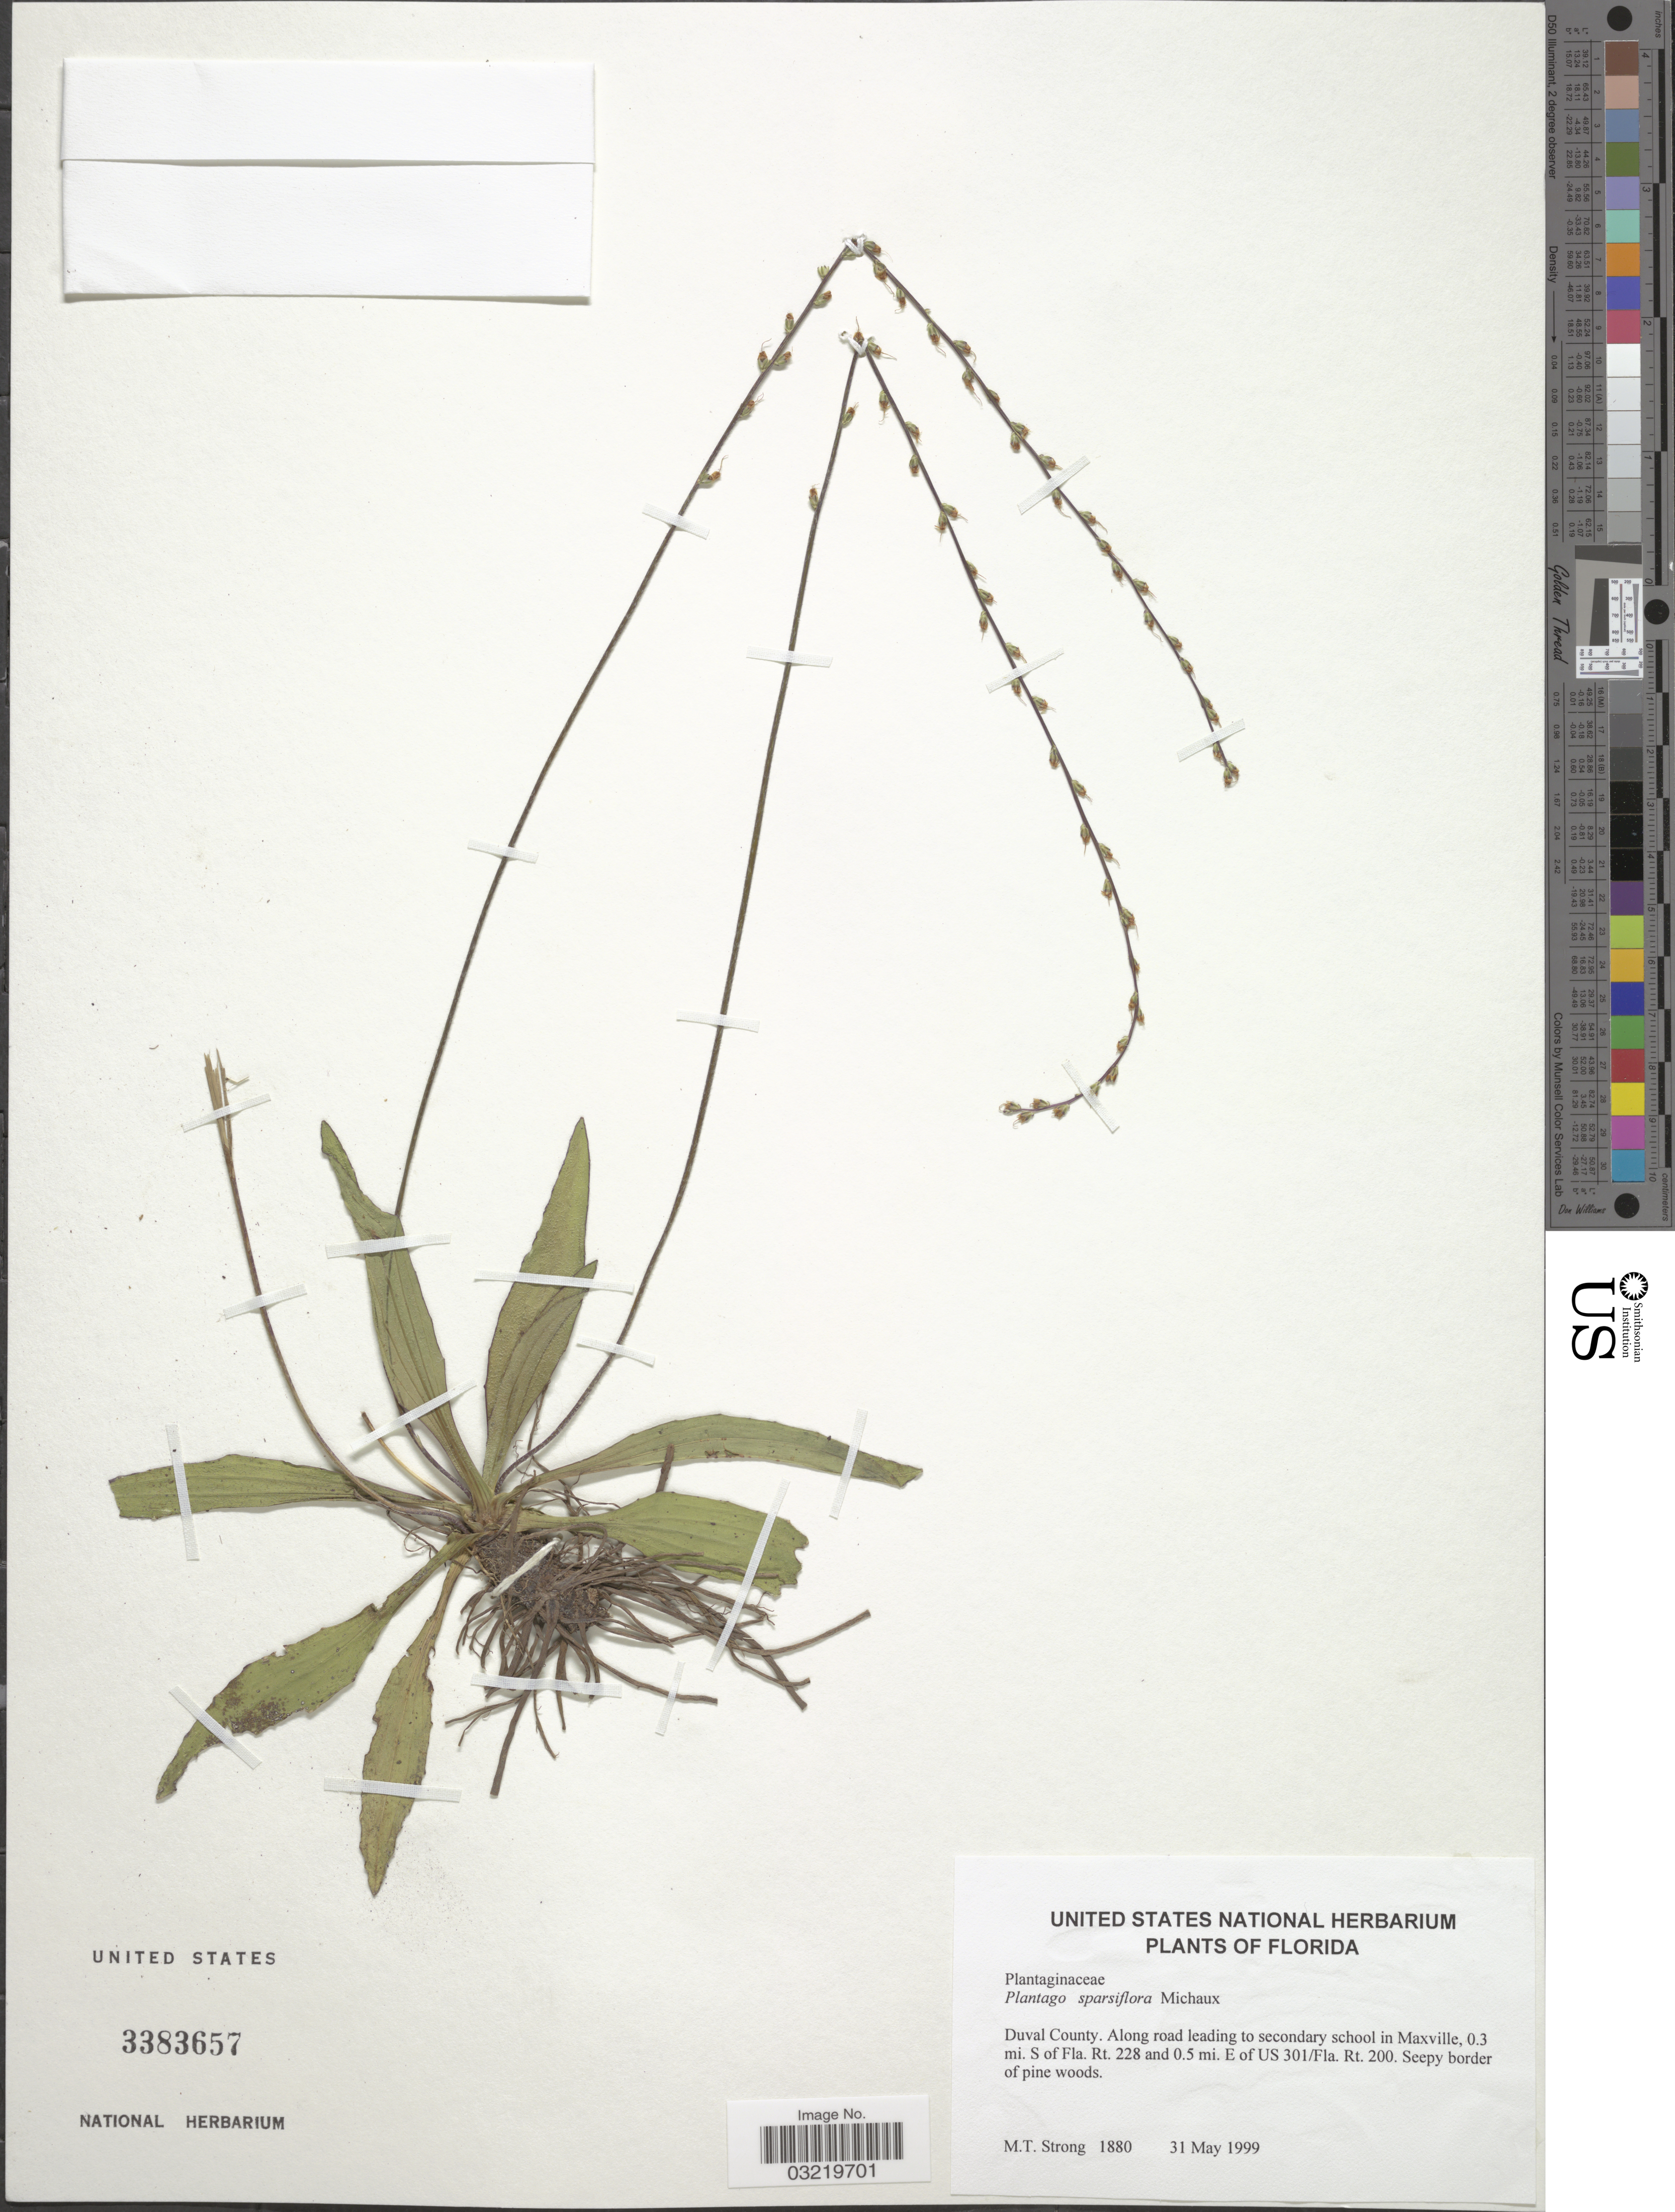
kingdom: Plantae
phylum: Tracheophyta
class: Magnoliopsida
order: Lamiales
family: Plantaginaceae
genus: Plantago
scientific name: Plantago sparsiflora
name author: Michx.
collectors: M. T. Strong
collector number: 1880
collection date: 1999-05-31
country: United States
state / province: Florida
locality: Duval County. Along road leading to secondary school in Maxville, 0.3 mi. S of Fla. Rt. 228 and 0.5 mi. E. of US 301/Fla. Rt. 200.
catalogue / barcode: US 3383657